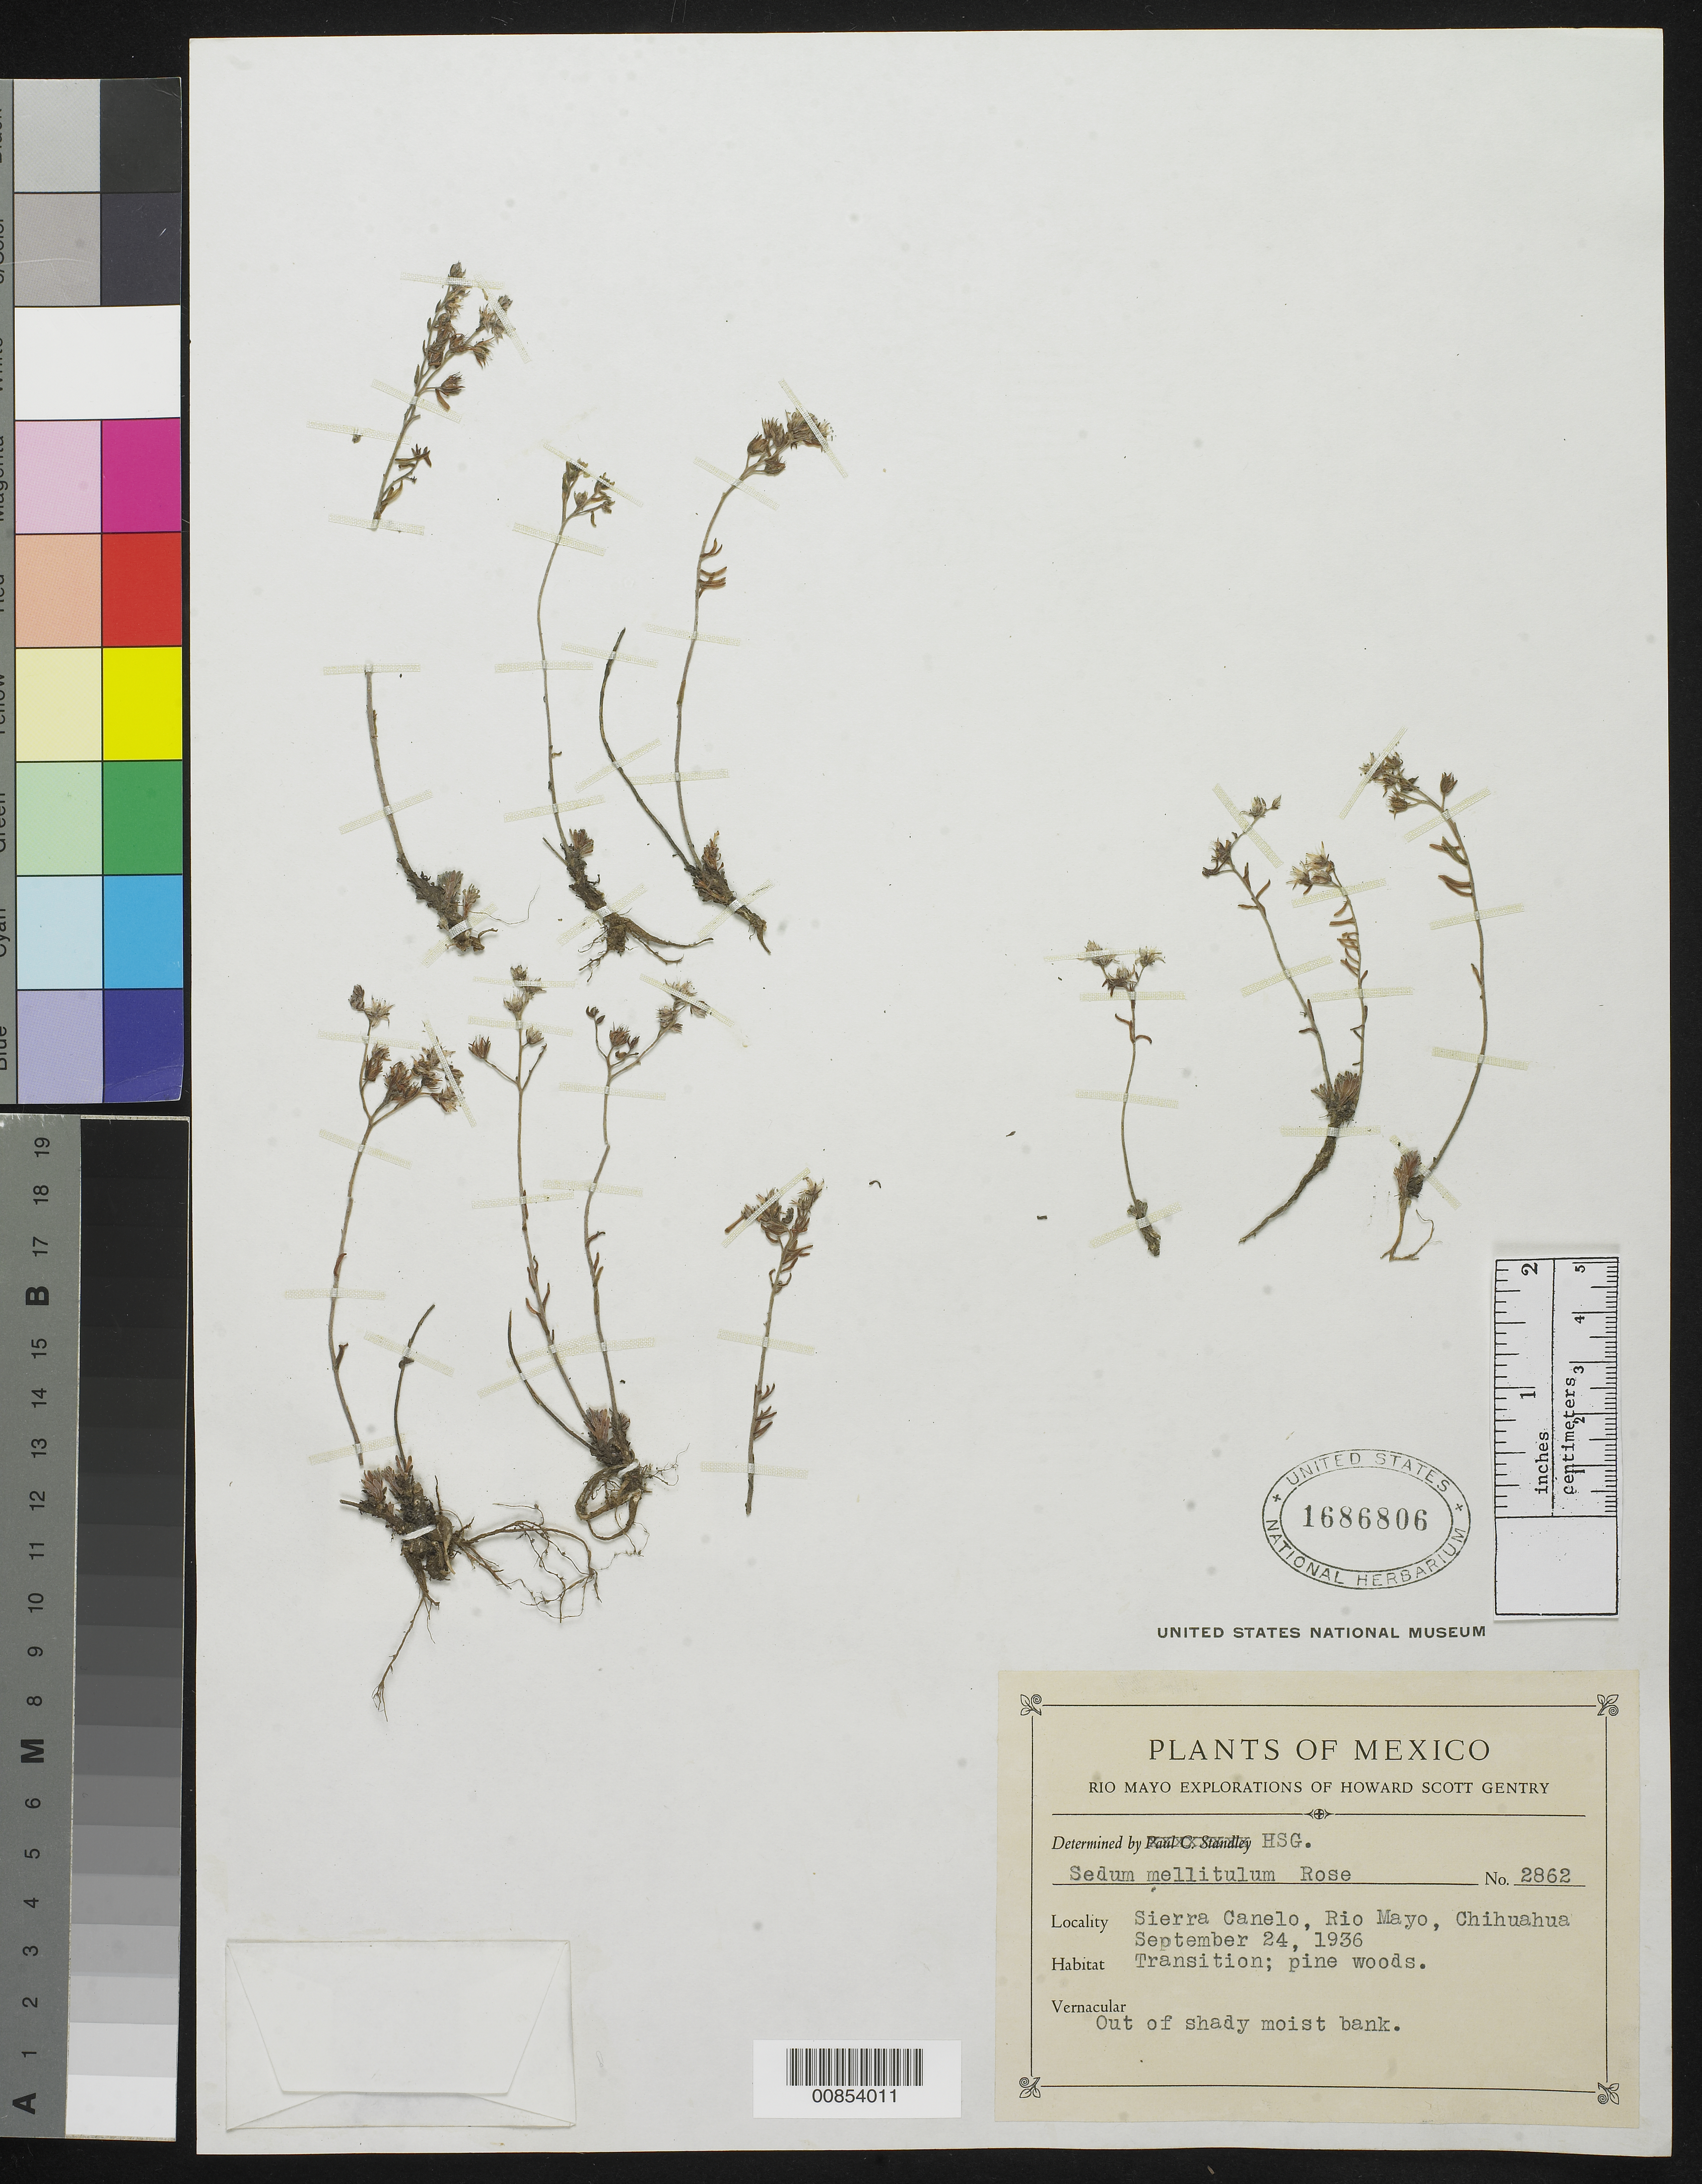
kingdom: Plantae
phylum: Tracheophyta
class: Magnoliopsida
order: Saxifragales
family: Crassulaceae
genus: Sedum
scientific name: Sedum mellitulum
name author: Rose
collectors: H. S. Gentry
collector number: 2862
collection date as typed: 24 Sep 1936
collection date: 1936-09-24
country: Mexico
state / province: Chihuahua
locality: Sierra Canelo, Río Mayo, Chihuahua.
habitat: Transition; pine woods. Out of shady moist bank.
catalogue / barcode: US 1686806